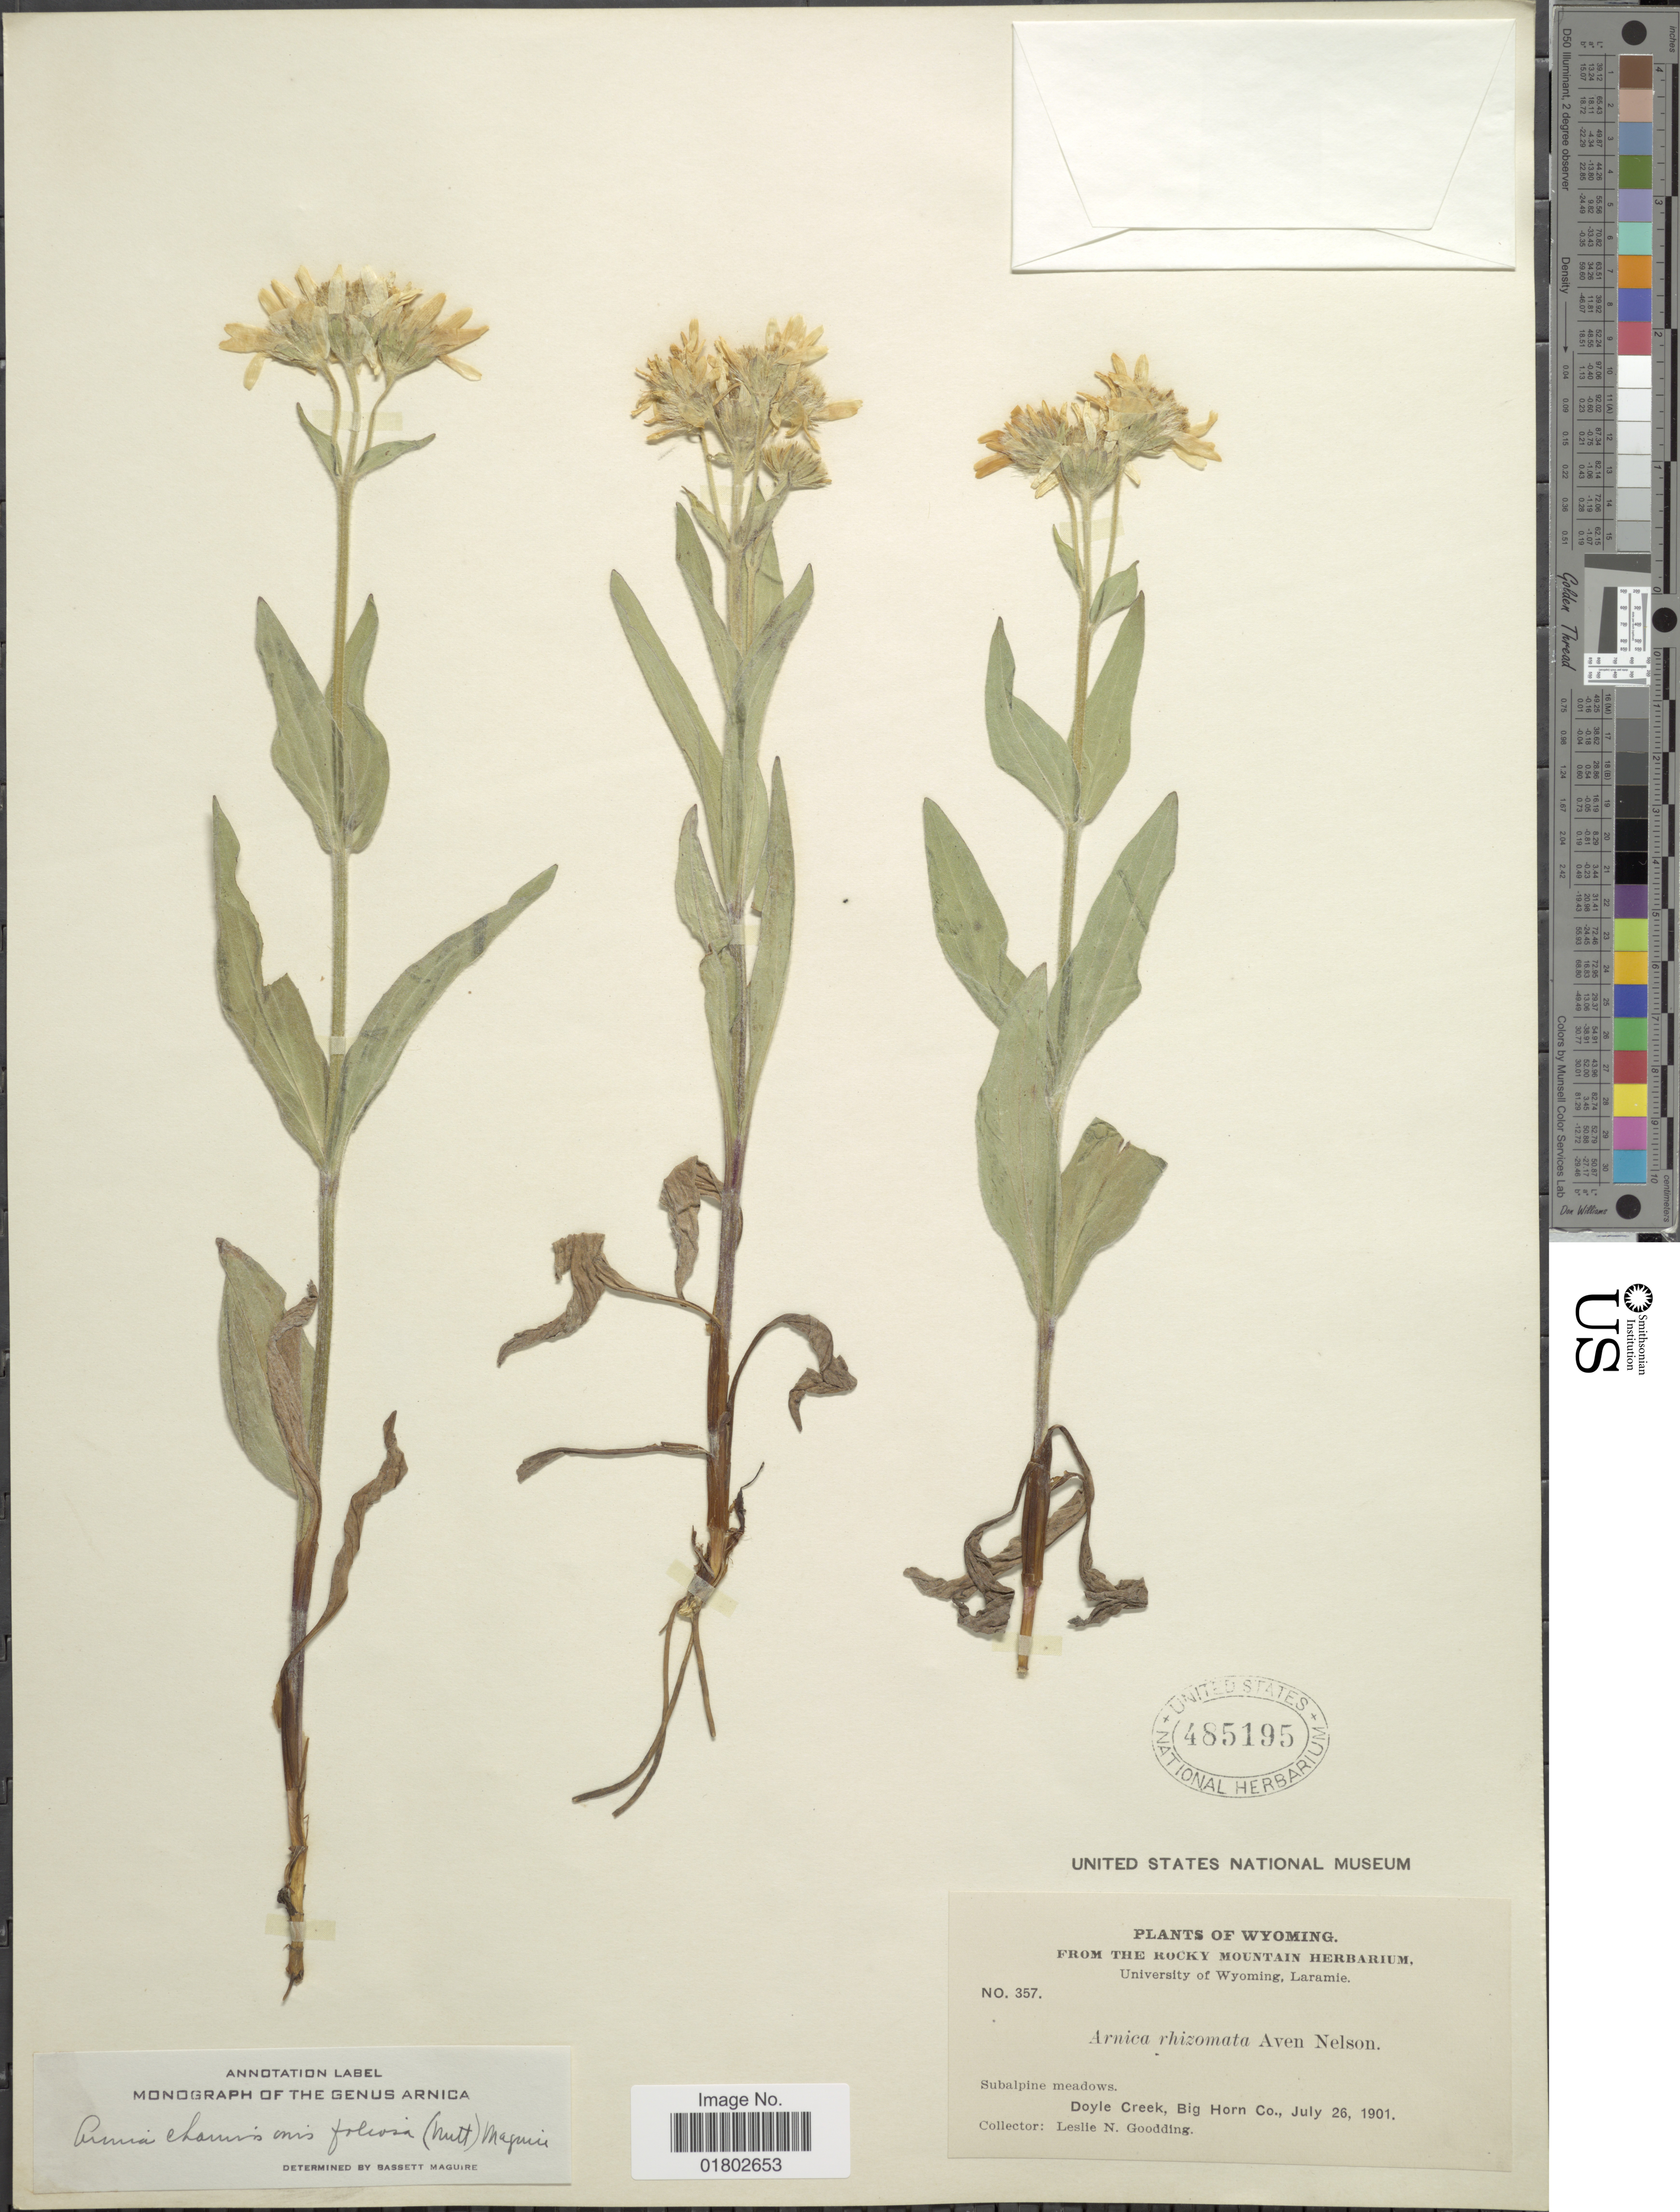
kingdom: Plantae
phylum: Tracheophyta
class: Magnoliopsida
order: Asterales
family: Asteraceae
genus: Arnica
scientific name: Arnica chamissonis subsp. foliosa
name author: (Nutt.) Maguire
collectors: L. N. Goodding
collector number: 357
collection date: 1901-07-26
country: United States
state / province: Wyoming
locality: Doyle Creek, Big Horn Co.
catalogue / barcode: US 485195